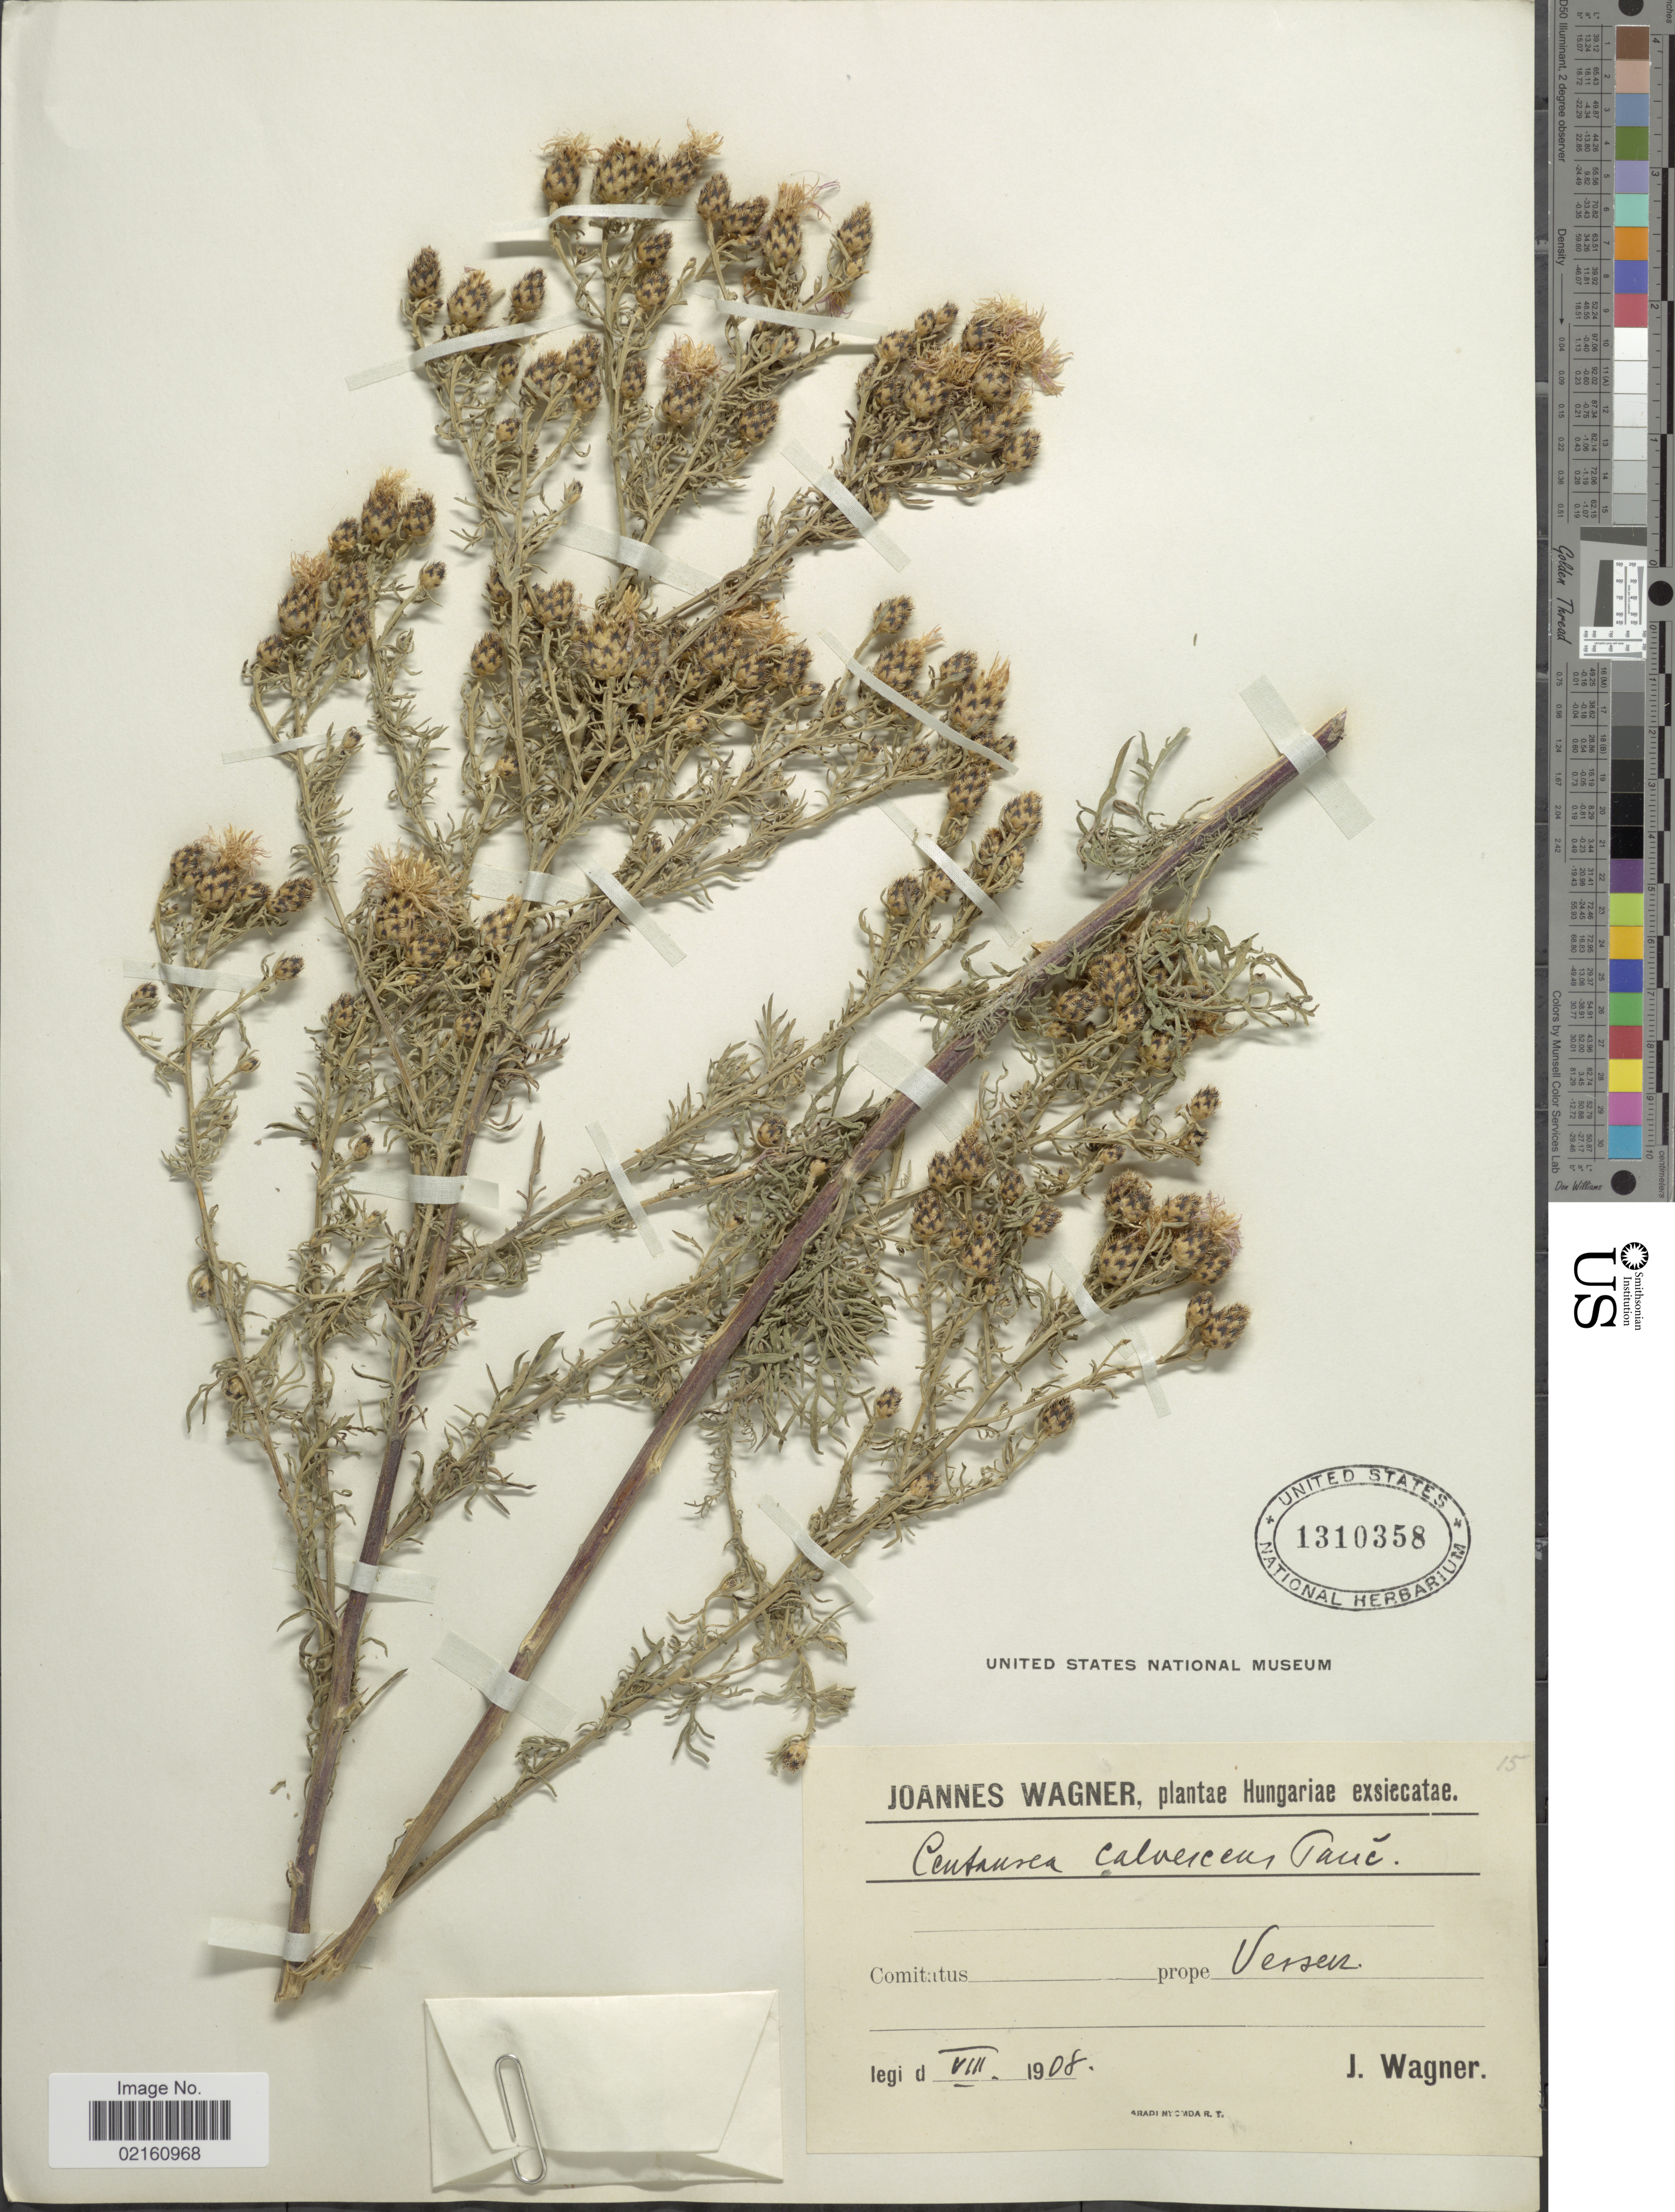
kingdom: Plantae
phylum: Tracheophyta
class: Magnoliopsida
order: Asterales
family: Asteraceae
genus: Centaurea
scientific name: Centaurea calvescens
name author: Pančić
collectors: J. Wagner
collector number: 15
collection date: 1908-08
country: Hungary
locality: Versur [interpreted]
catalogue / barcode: US 1310358